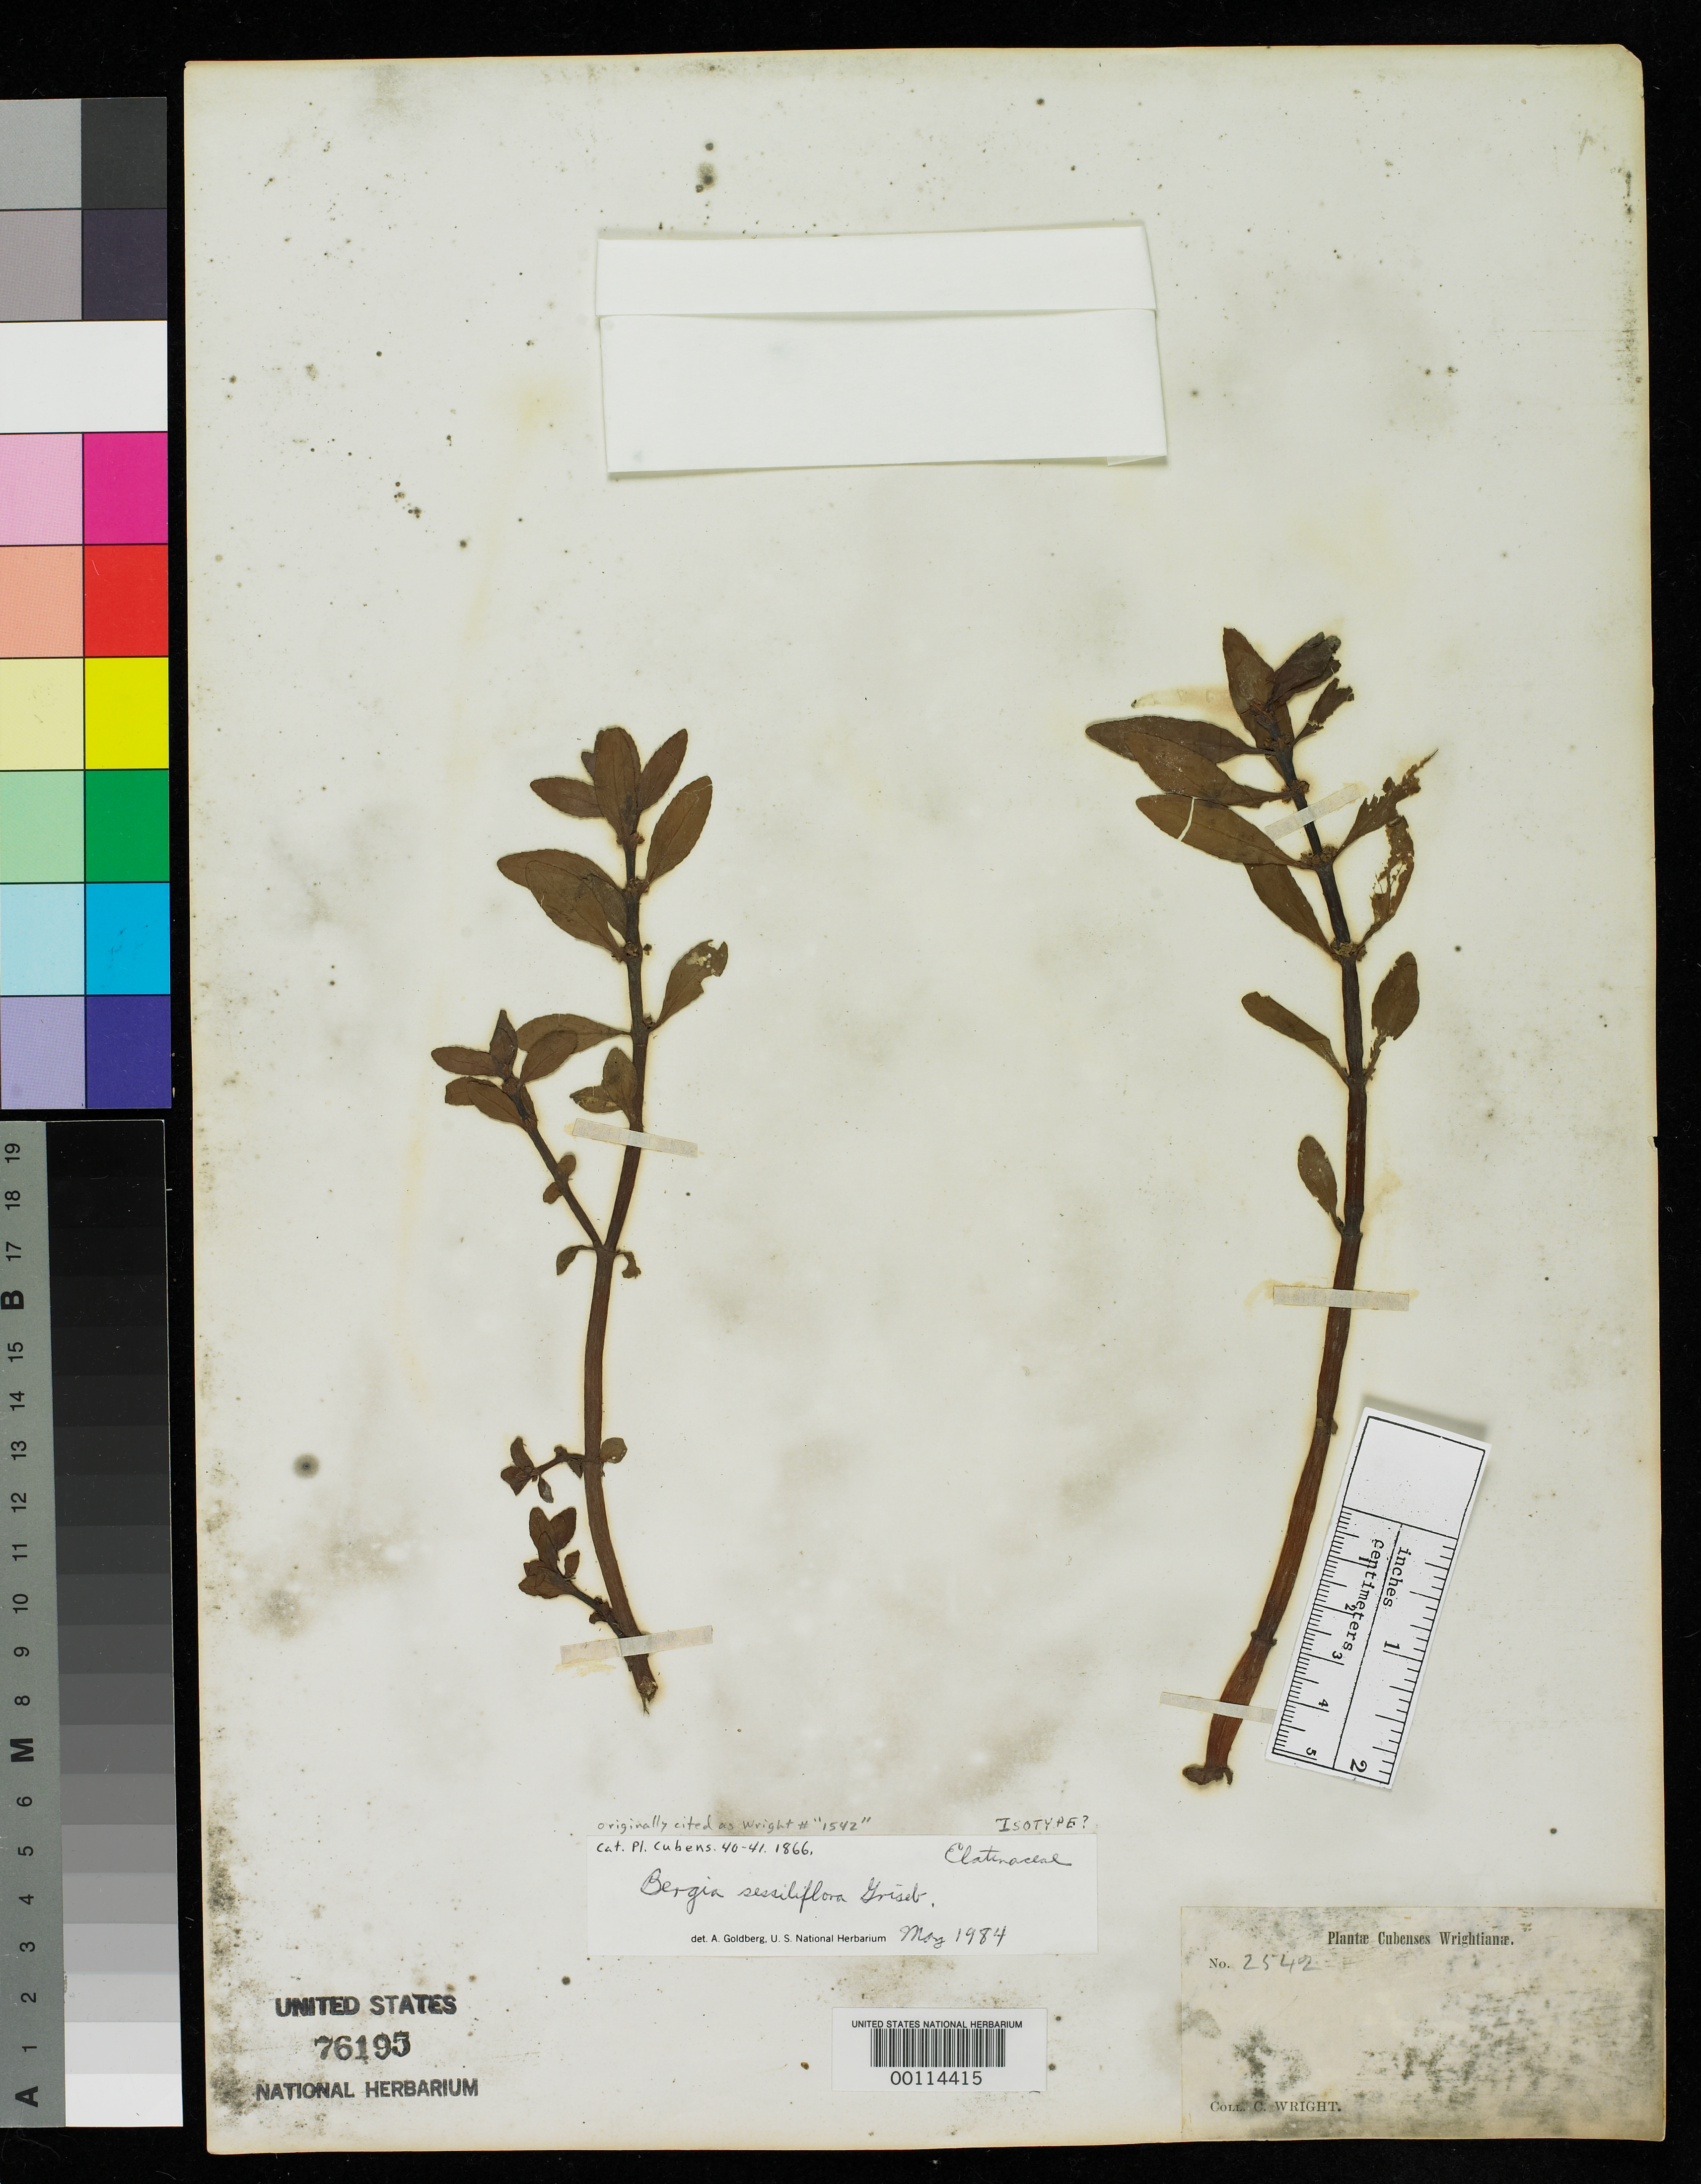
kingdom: Plantae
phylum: Tracheophyta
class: Magnoliopsida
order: Malpighiales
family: Elatinaceae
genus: Bergia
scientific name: Bergia sessiliflora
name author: Griseb.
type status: Isotype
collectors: C. Wright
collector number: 2542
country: Cuba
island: Greater Antilles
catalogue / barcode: US 76195